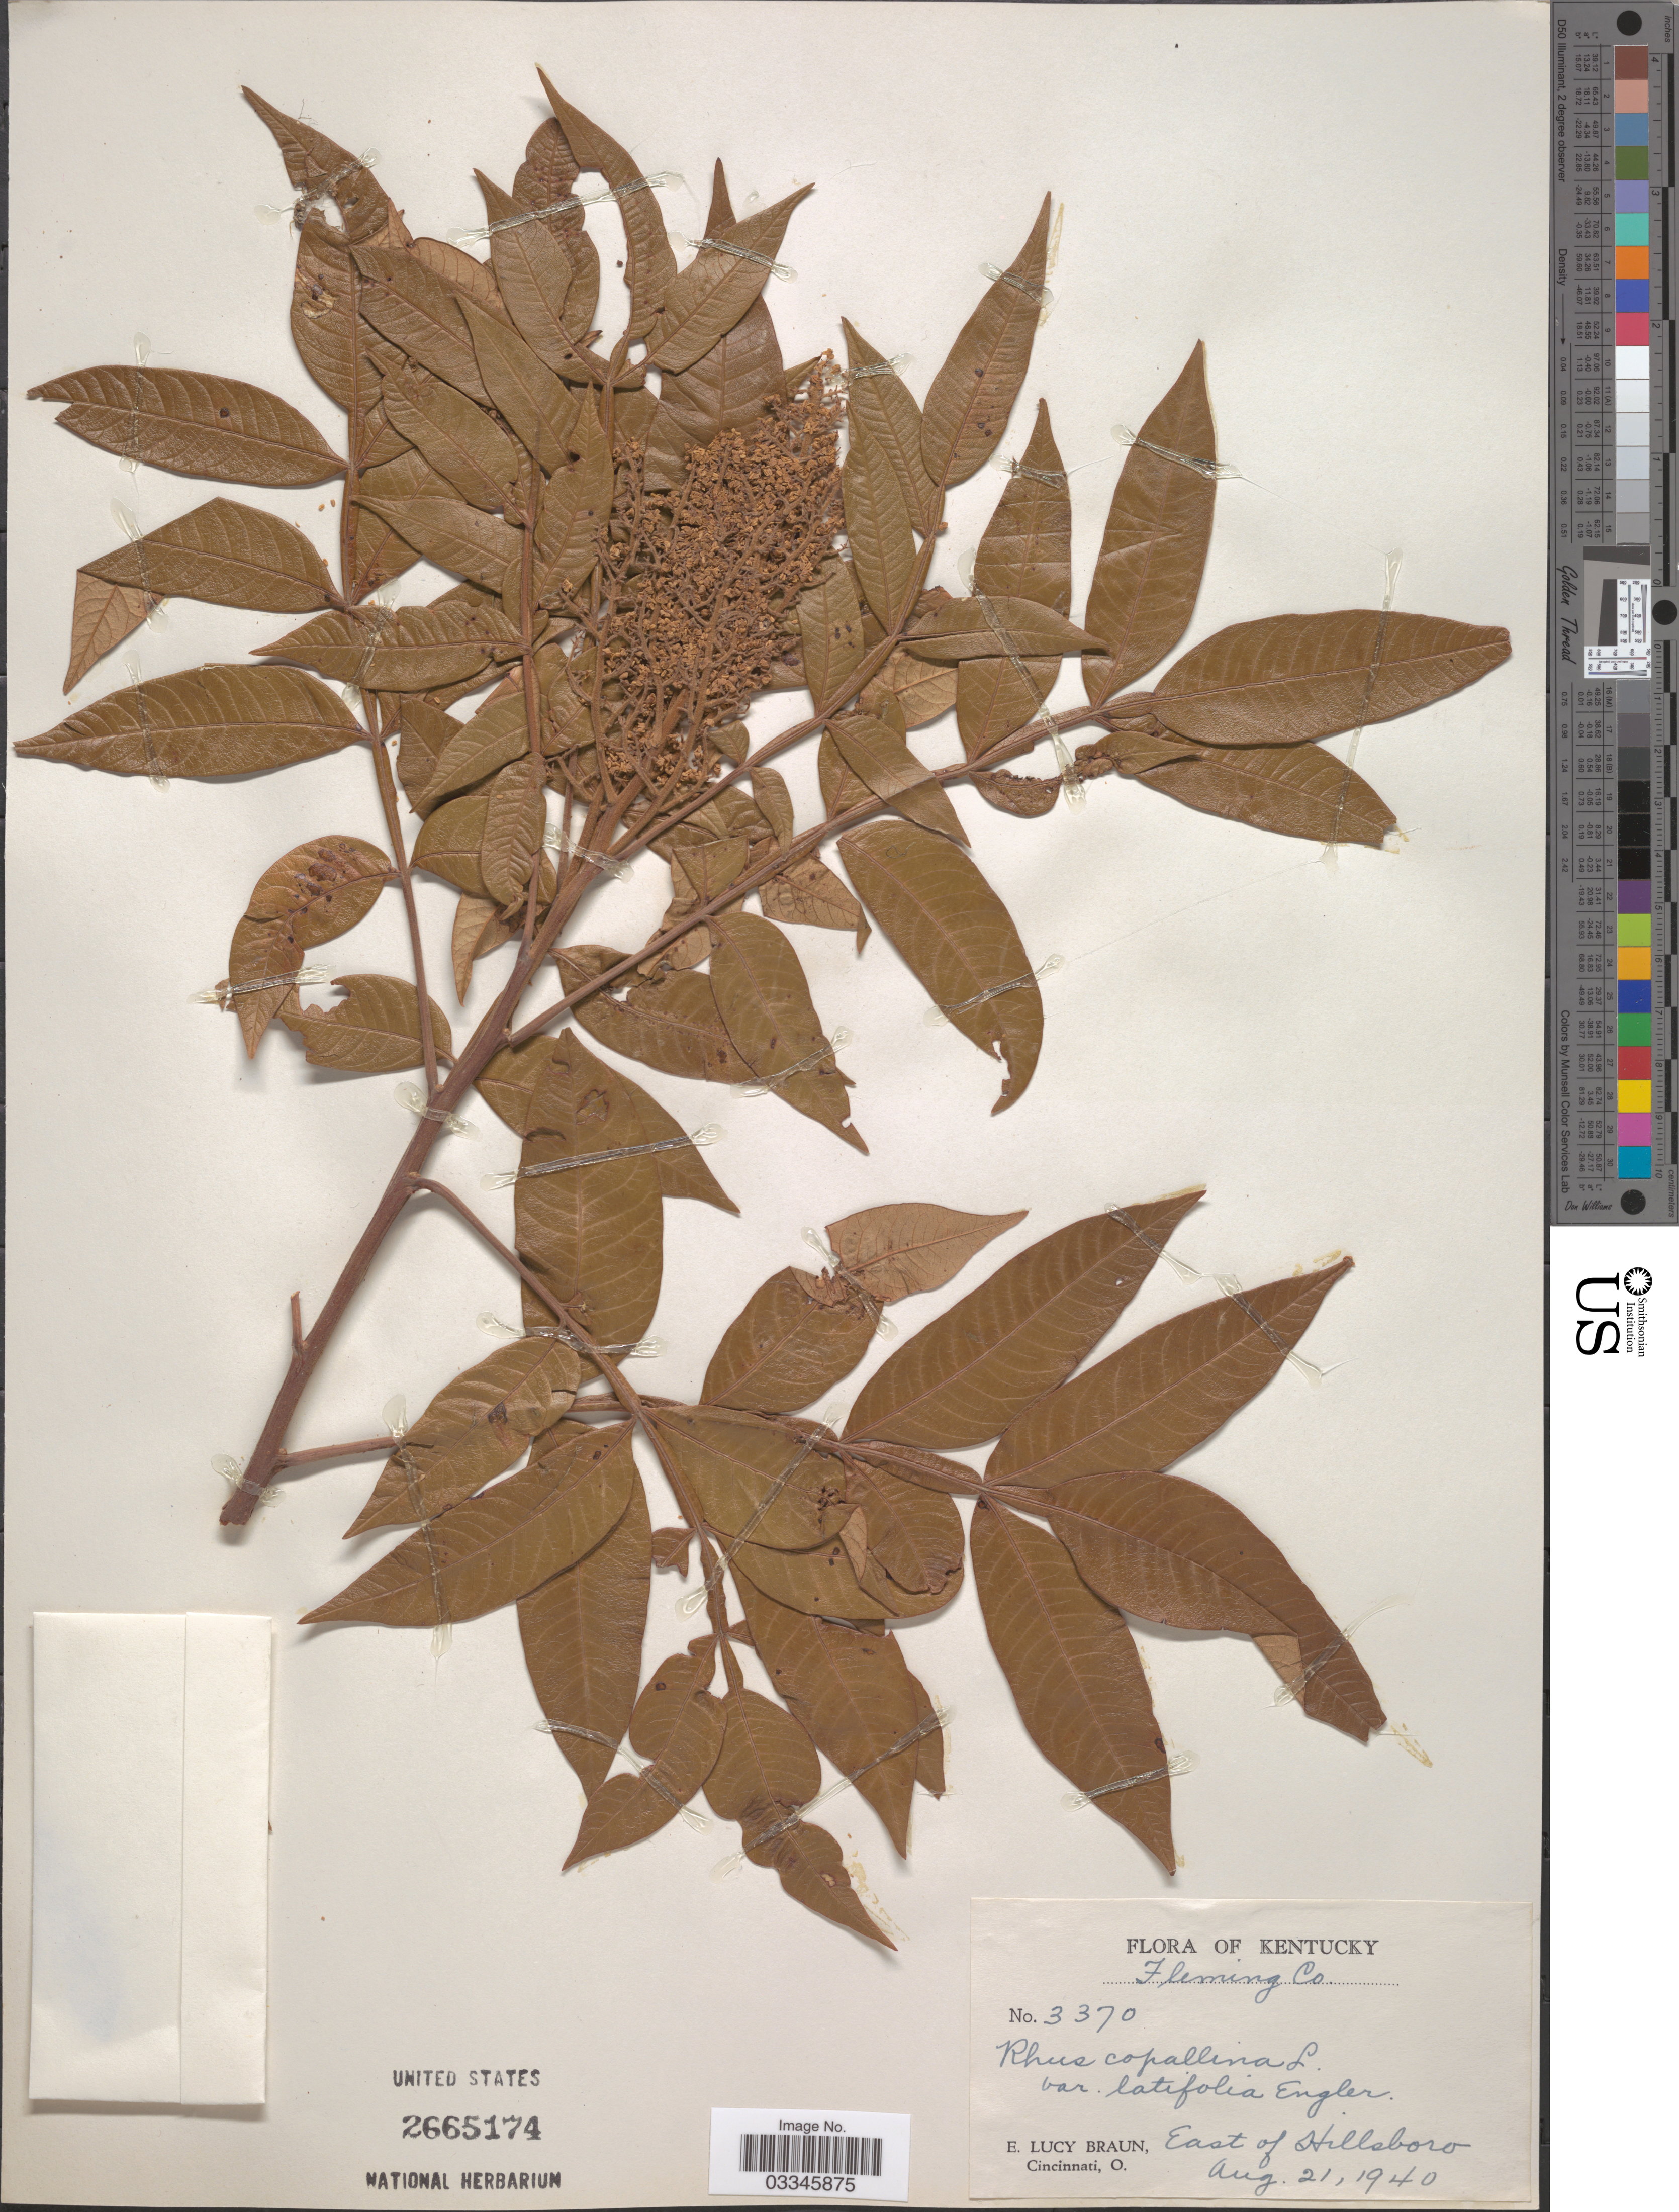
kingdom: Plantae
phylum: Tracheophyta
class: Magnoliopsida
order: Sapindales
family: Anacardiaceae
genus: Rhus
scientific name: Rhus copallinum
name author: L.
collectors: E. L. Braun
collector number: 3370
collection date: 1940-08-21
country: United States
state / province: Kentucky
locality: Fleming Co. East of Hillsboro.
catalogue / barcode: US 2665174